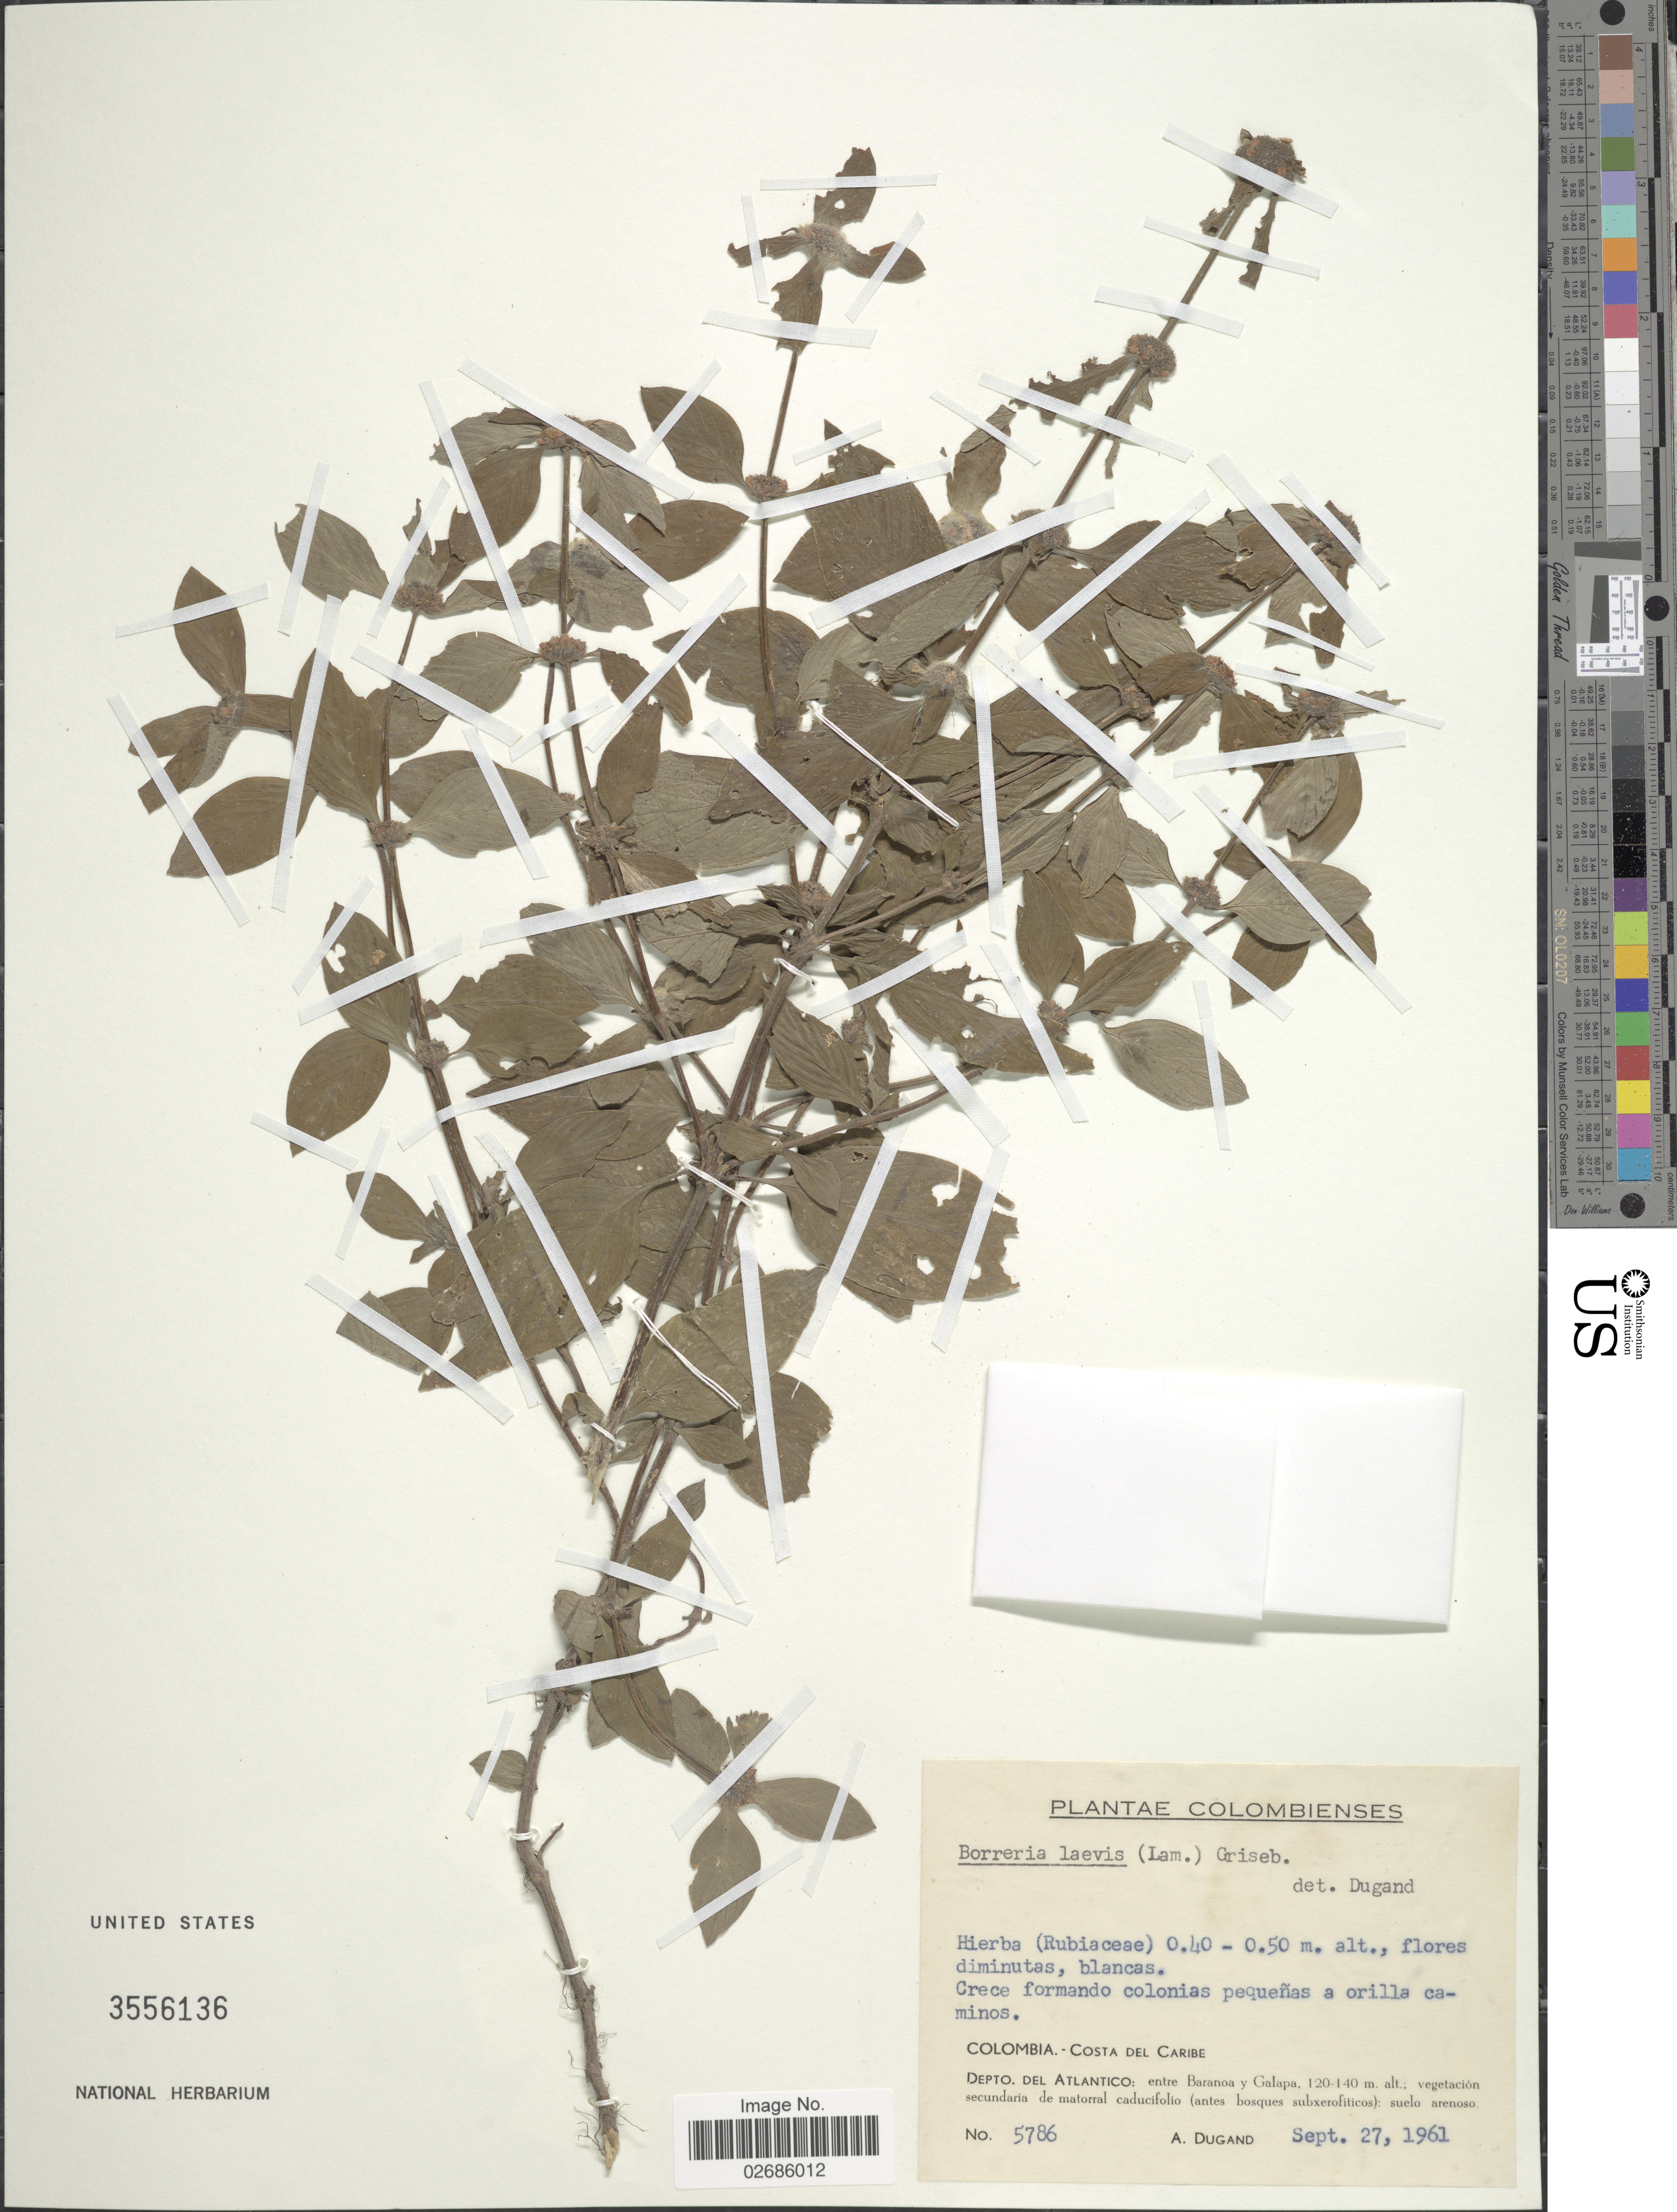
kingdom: Plantae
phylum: Tracheophyta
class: Magnoliopsida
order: Gentianales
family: Rubiaceae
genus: Borreria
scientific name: Borreria assurgens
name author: (Ruiz & Pav.) Griseb.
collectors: A. Dugand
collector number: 5786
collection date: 1961-09-27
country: Colombia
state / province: Atlántico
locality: Costa del Caribe, Depto Del Atlantico: entre Baranoa y Galapa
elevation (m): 120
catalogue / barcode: US 3556136